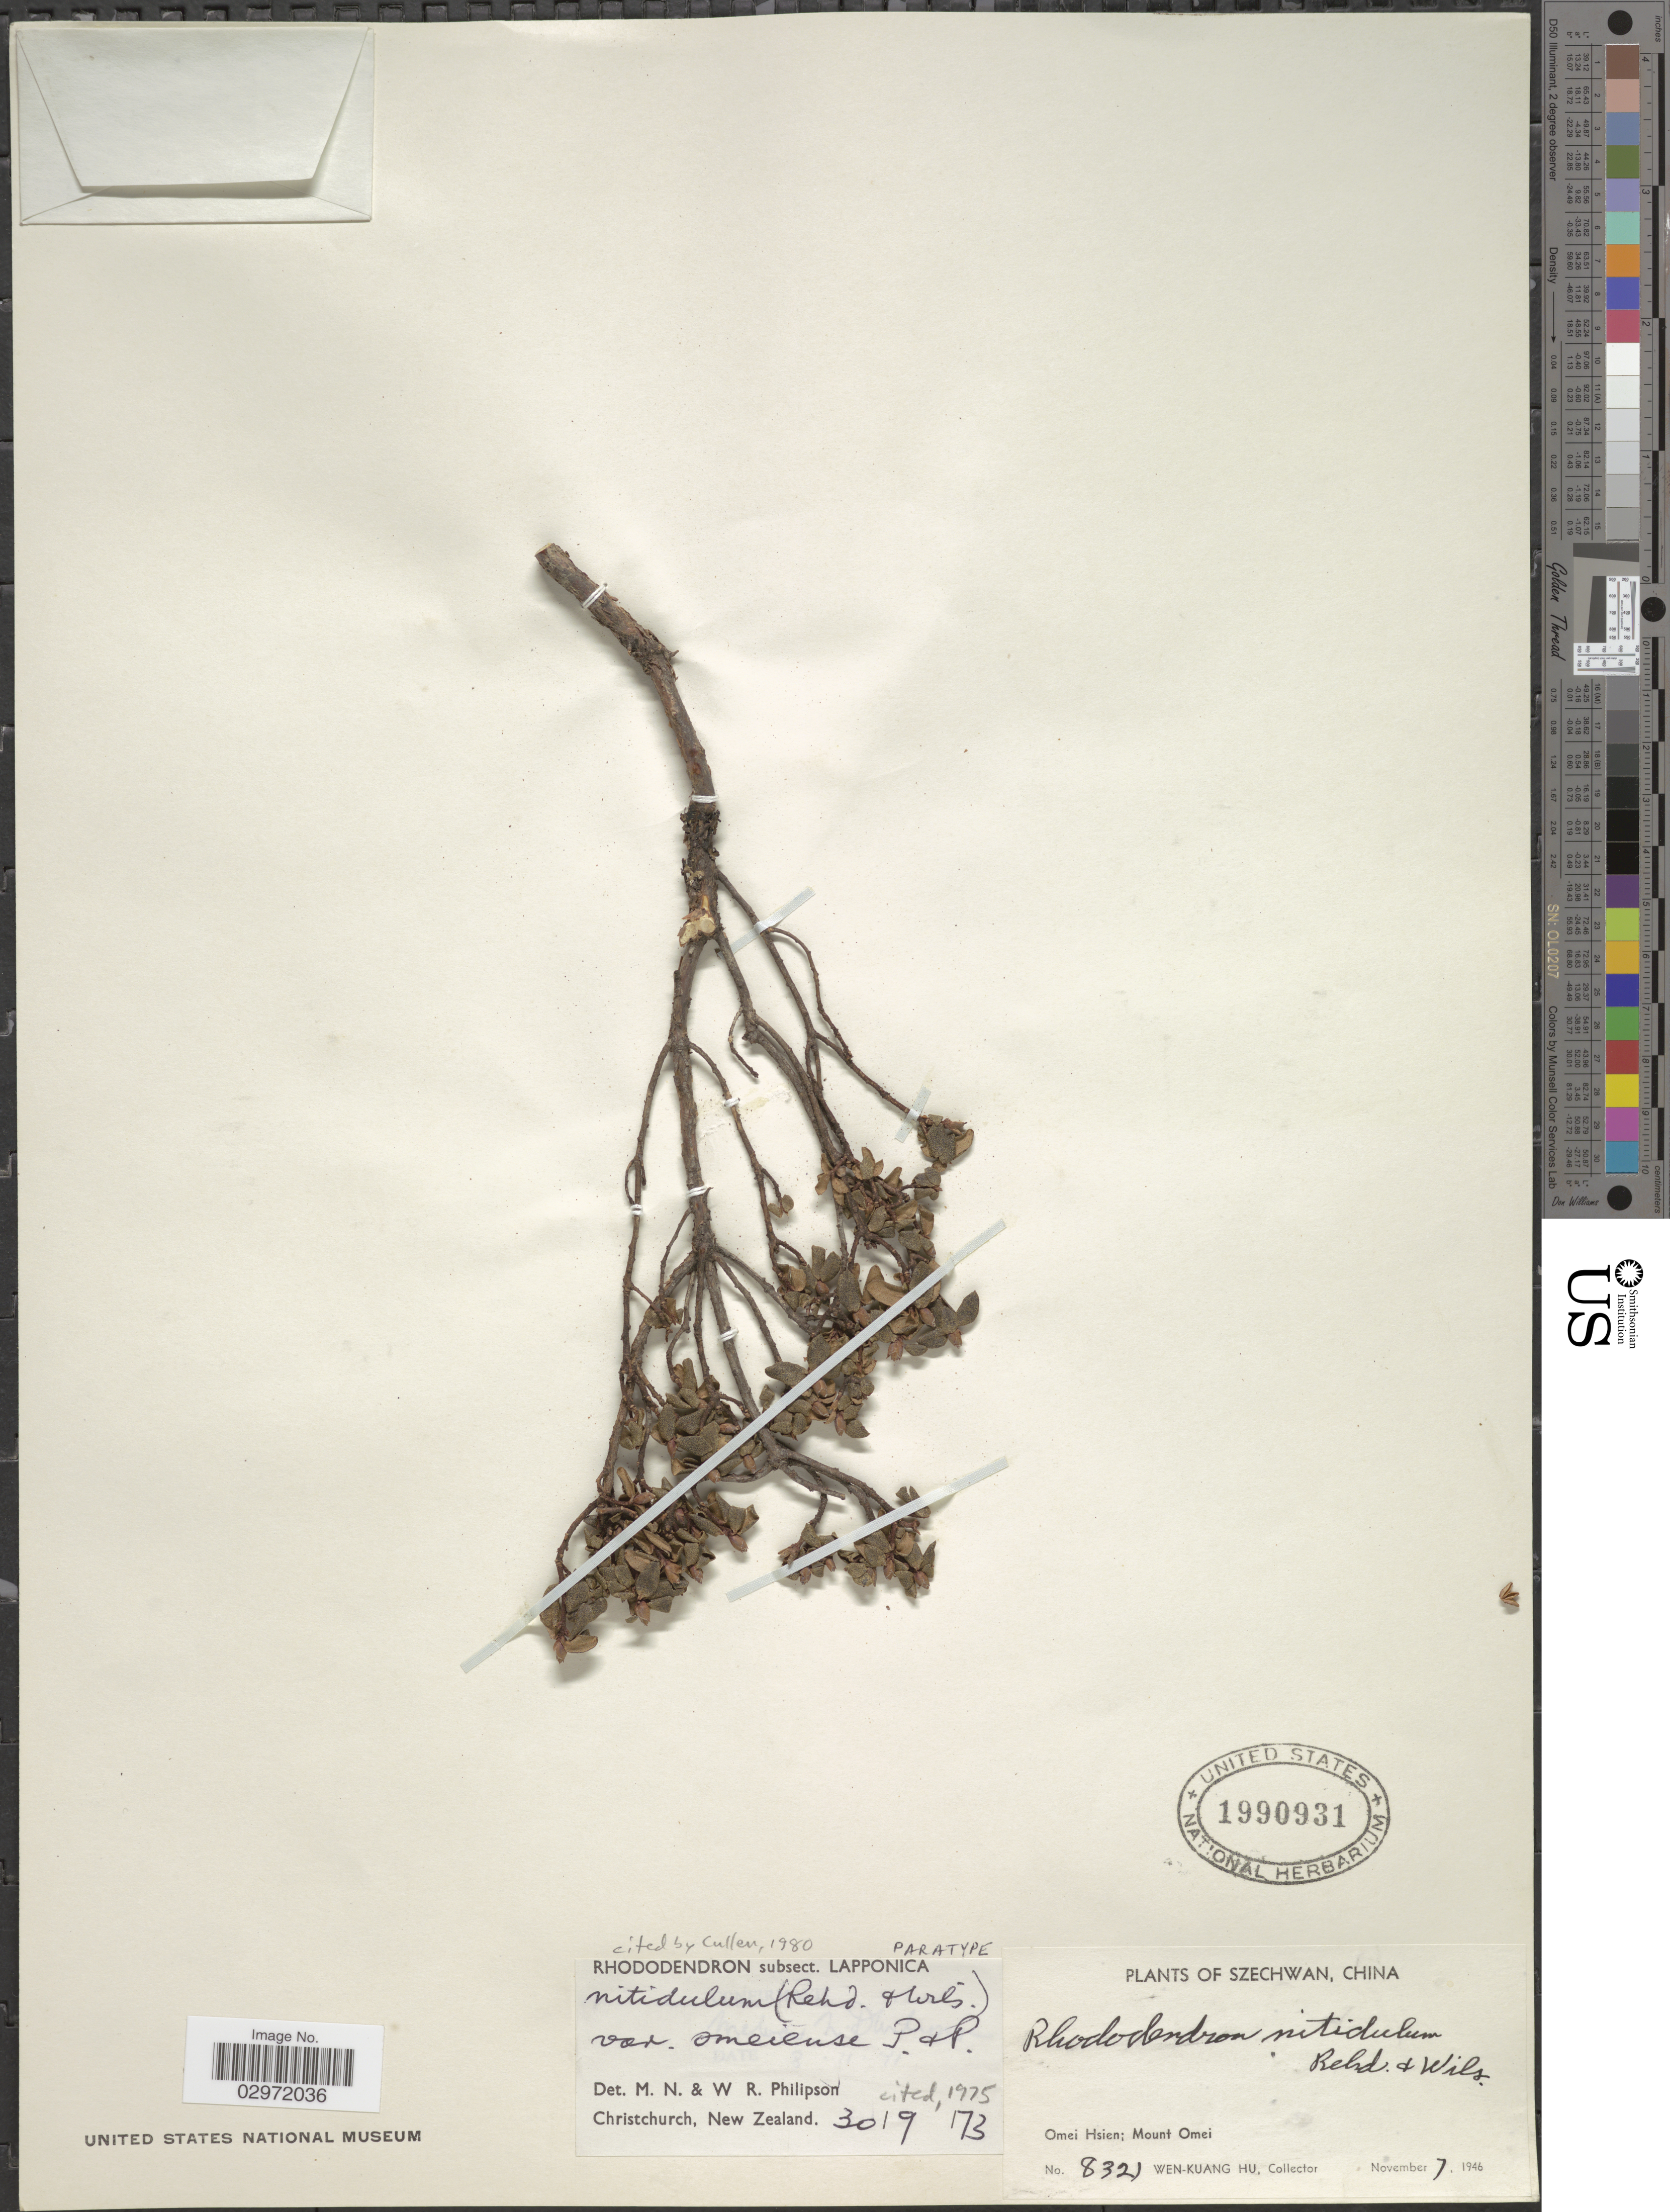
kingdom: Plantae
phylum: Tracheophyta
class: Magnoliopsida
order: Ericales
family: Ericaceae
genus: Rhododendron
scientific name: Rhododendron nitidulum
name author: Rehder & E.H. Wilson in Sarg.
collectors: W. K. Hu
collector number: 8321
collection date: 1946-11-07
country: China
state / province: Sichuan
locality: Szechwan. Omei Hsien; Mount Omei.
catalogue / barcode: US 1990931